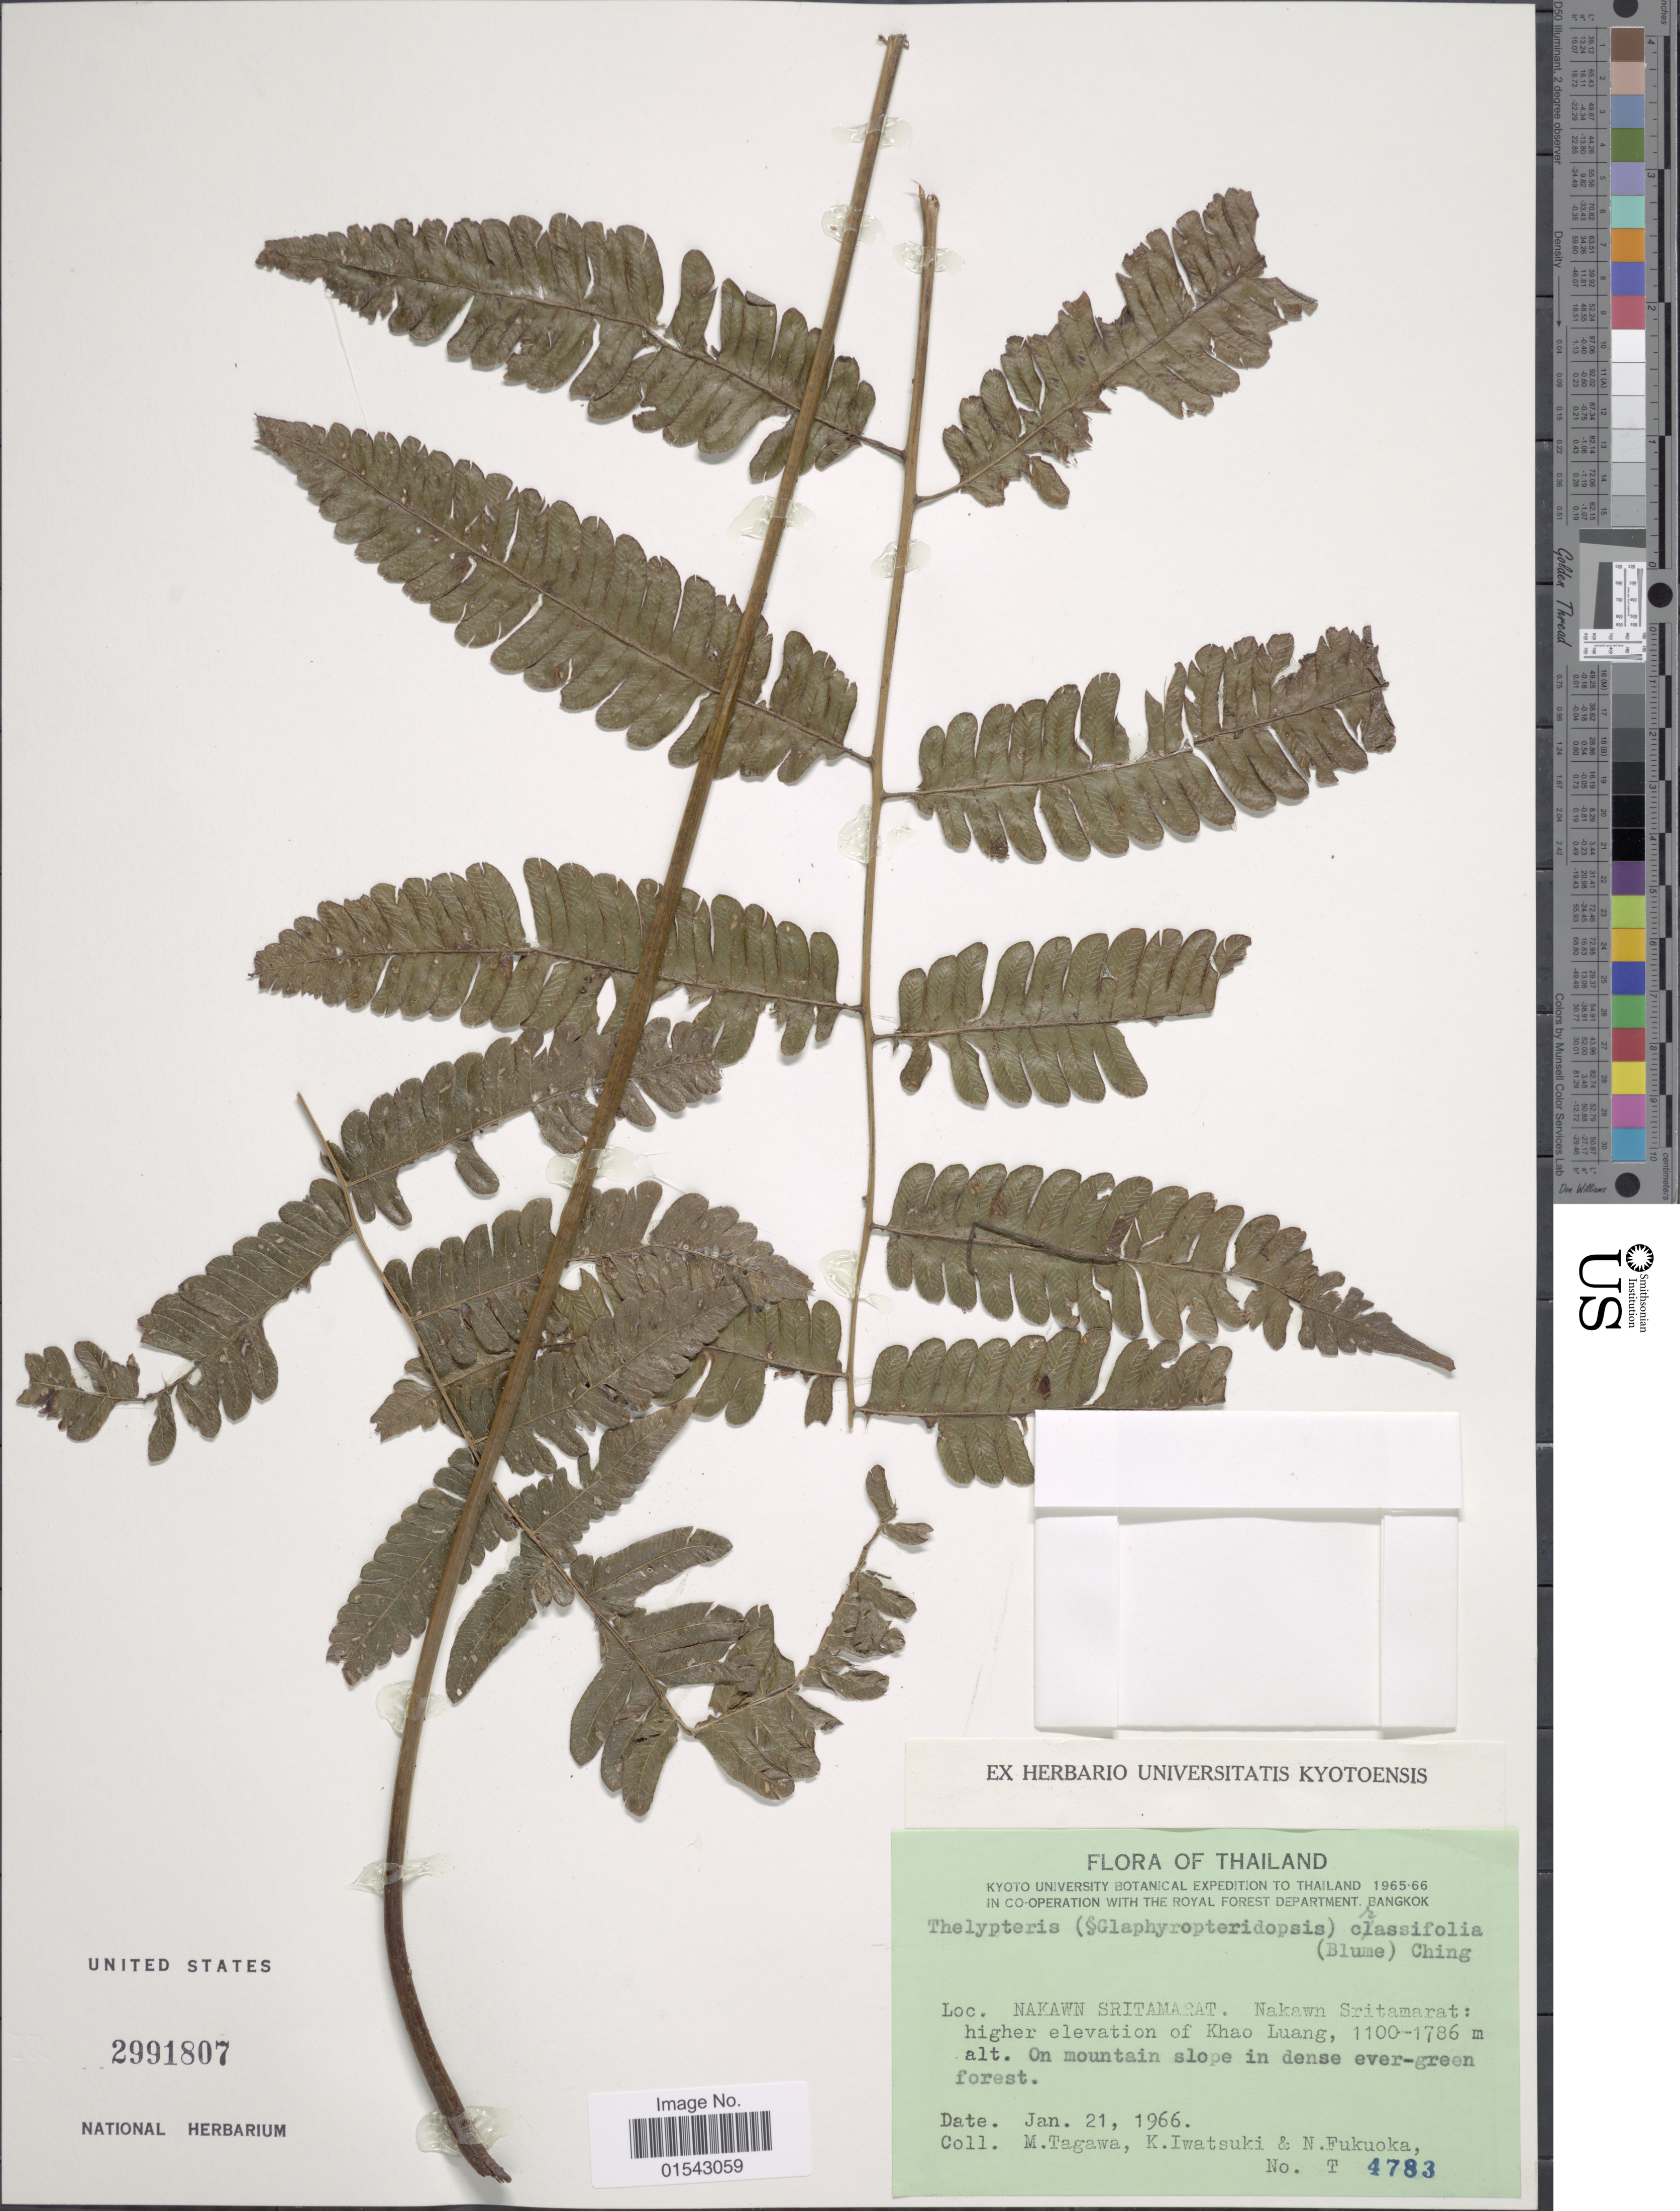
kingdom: Plantae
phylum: Tracheophyta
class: Polypodiopsida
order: Polypodiales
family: Thelypteridaceae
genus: Mesophlebion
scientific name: Mesophlebion crassifolium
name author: (Blume) Holttum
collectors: M. Tagawa, K. Iwatsuki & N. Fukuoka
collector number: T4783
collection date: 1966-01-21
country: Thailand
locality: Thailand, Nakawn Sritamarat: higher elevation of Khao Luang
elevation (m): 1100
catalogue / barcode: US 2991807